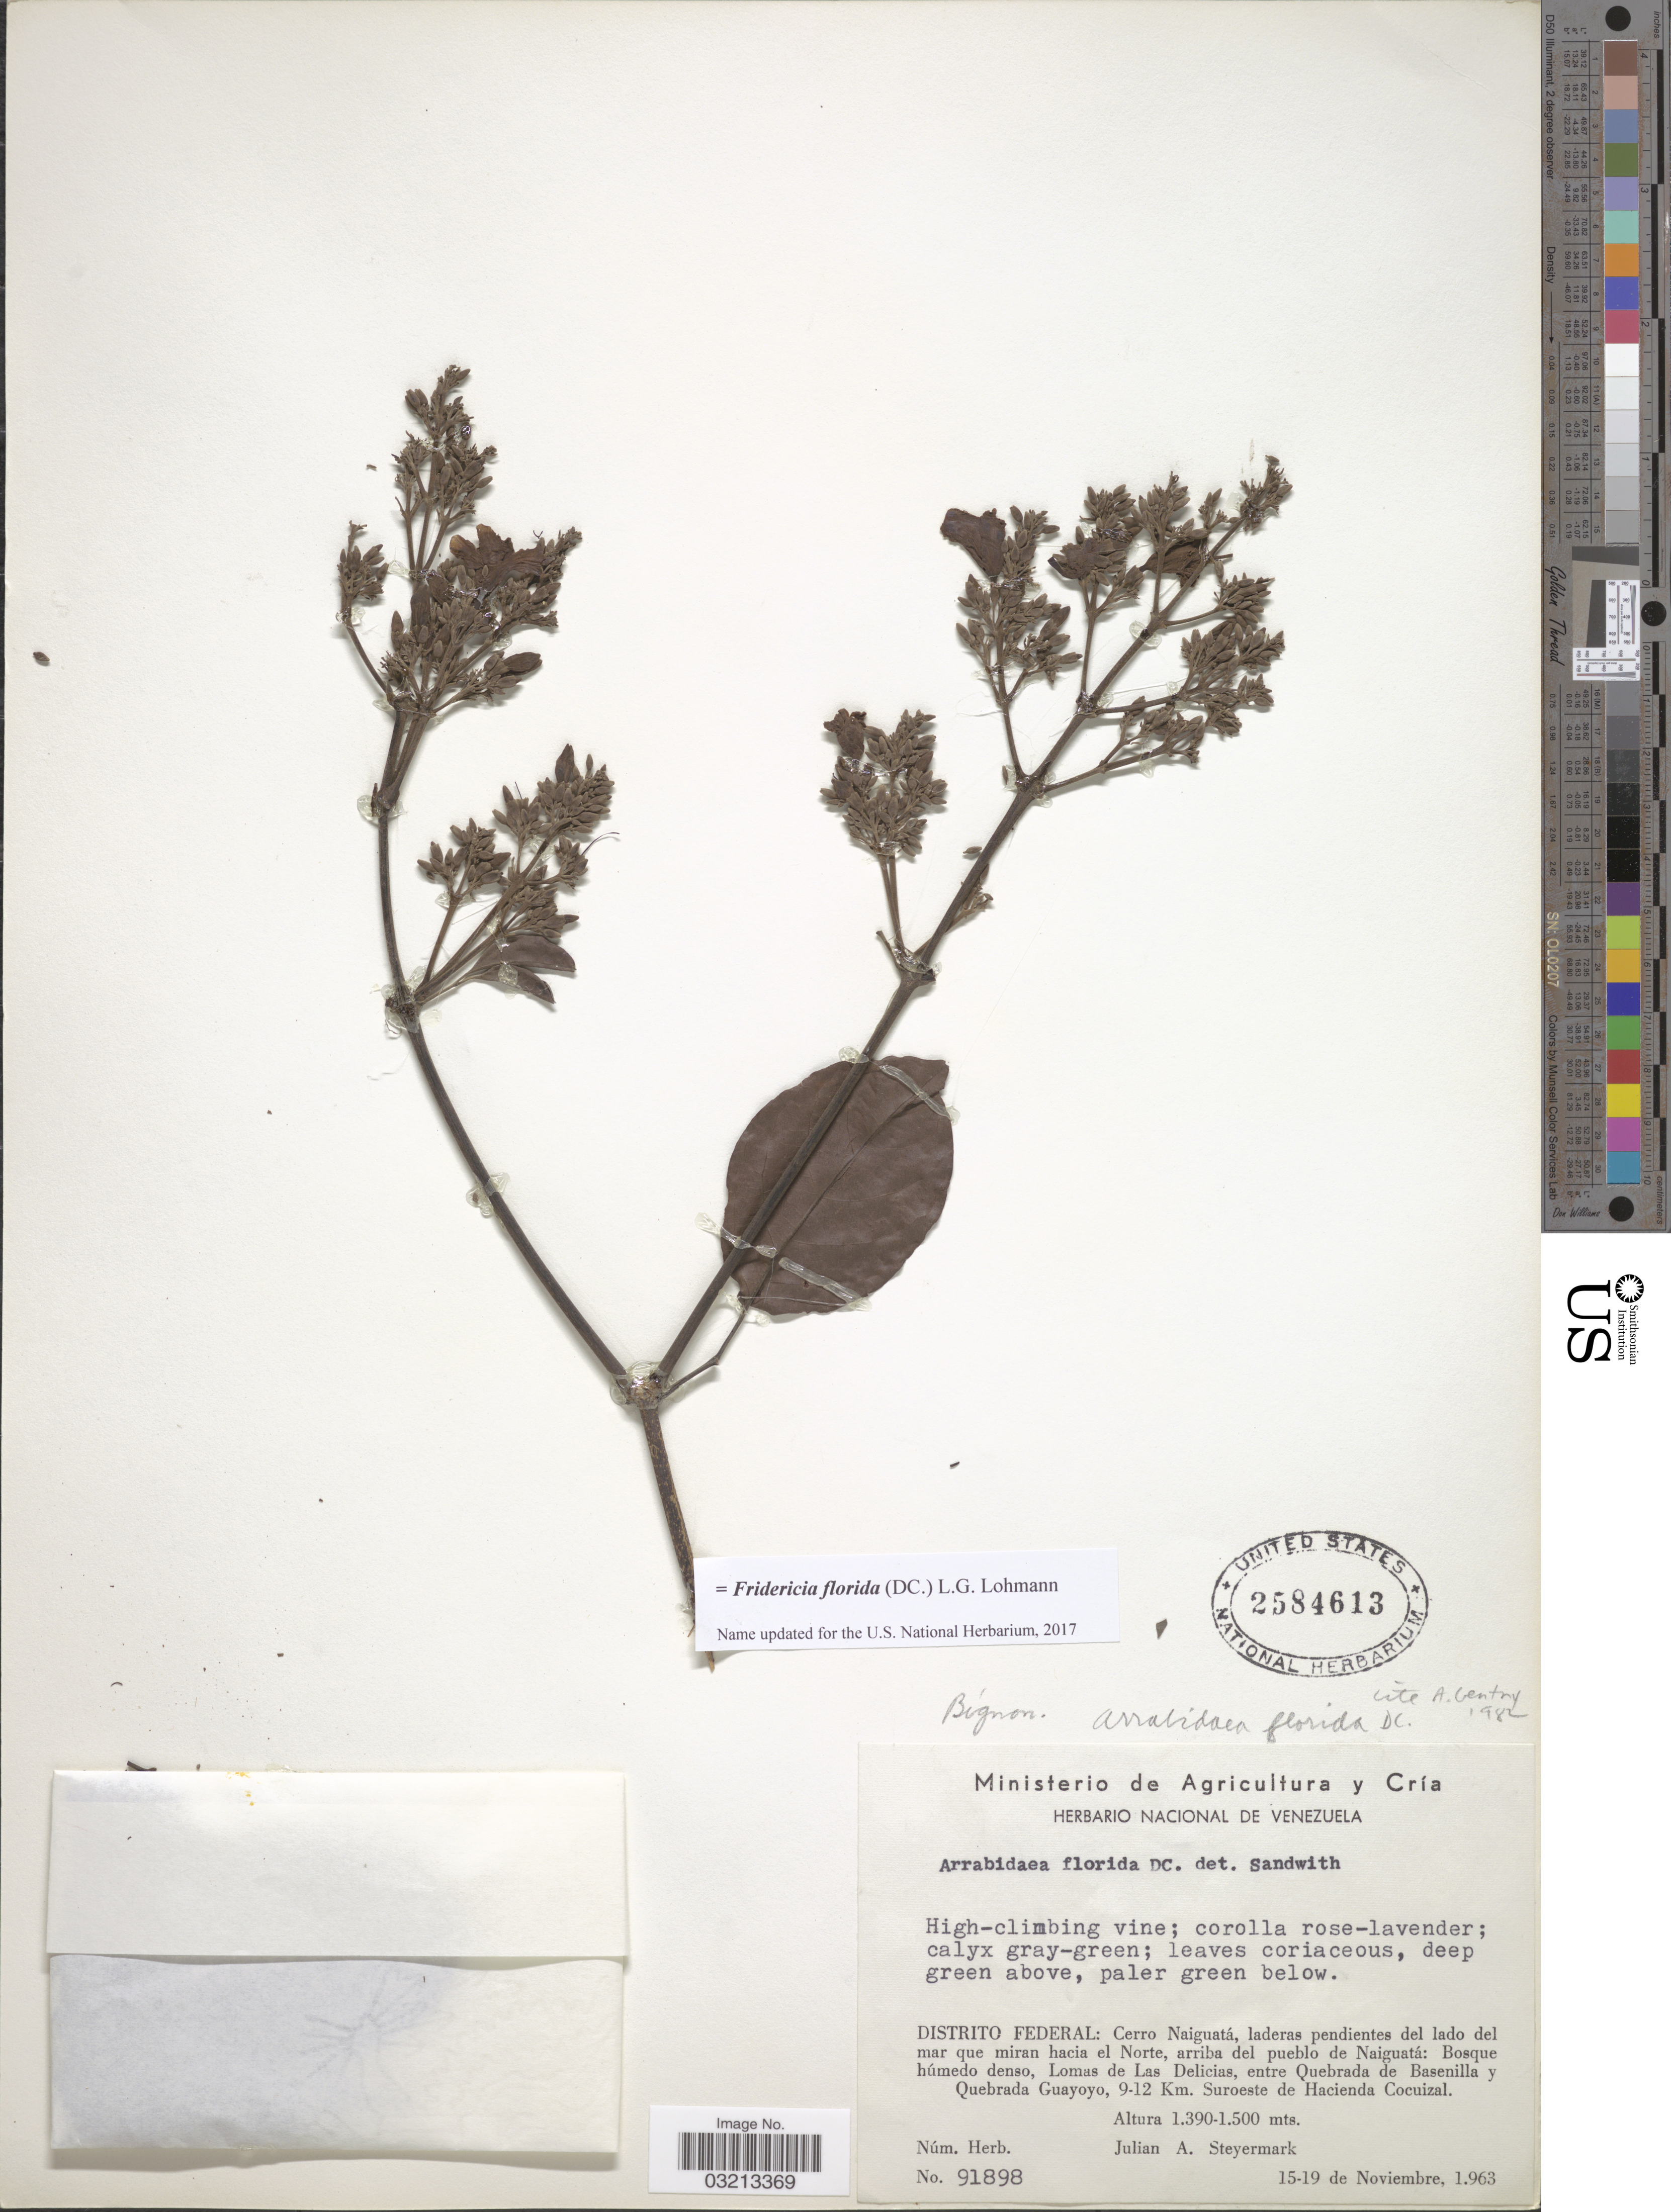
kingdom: Plantae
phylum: Tracheophyta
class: Magnoliopsida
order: Lamiales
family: Bignoniaceae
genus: Fridericia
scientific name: Fridericia florida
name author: (DC.) L.G. Lohmann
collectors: J. Steyermark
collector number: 91898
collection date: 1963-11-15/1963-11-19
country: Venezuela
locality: Distrito Federal: Cerro Naiguatá, laderas pendientes del lado del mar que miran hacia el Norte, arriba del pueblo de Naiguatá: Bosque húmedo denso, Lomas de Las Delicias, entre Quebrada de Basenilla y Quebrada Guayoyo, 9-12 Km. Suroeste de Hacienda Cocuizal.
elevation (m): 1390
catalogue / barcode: US 2584613